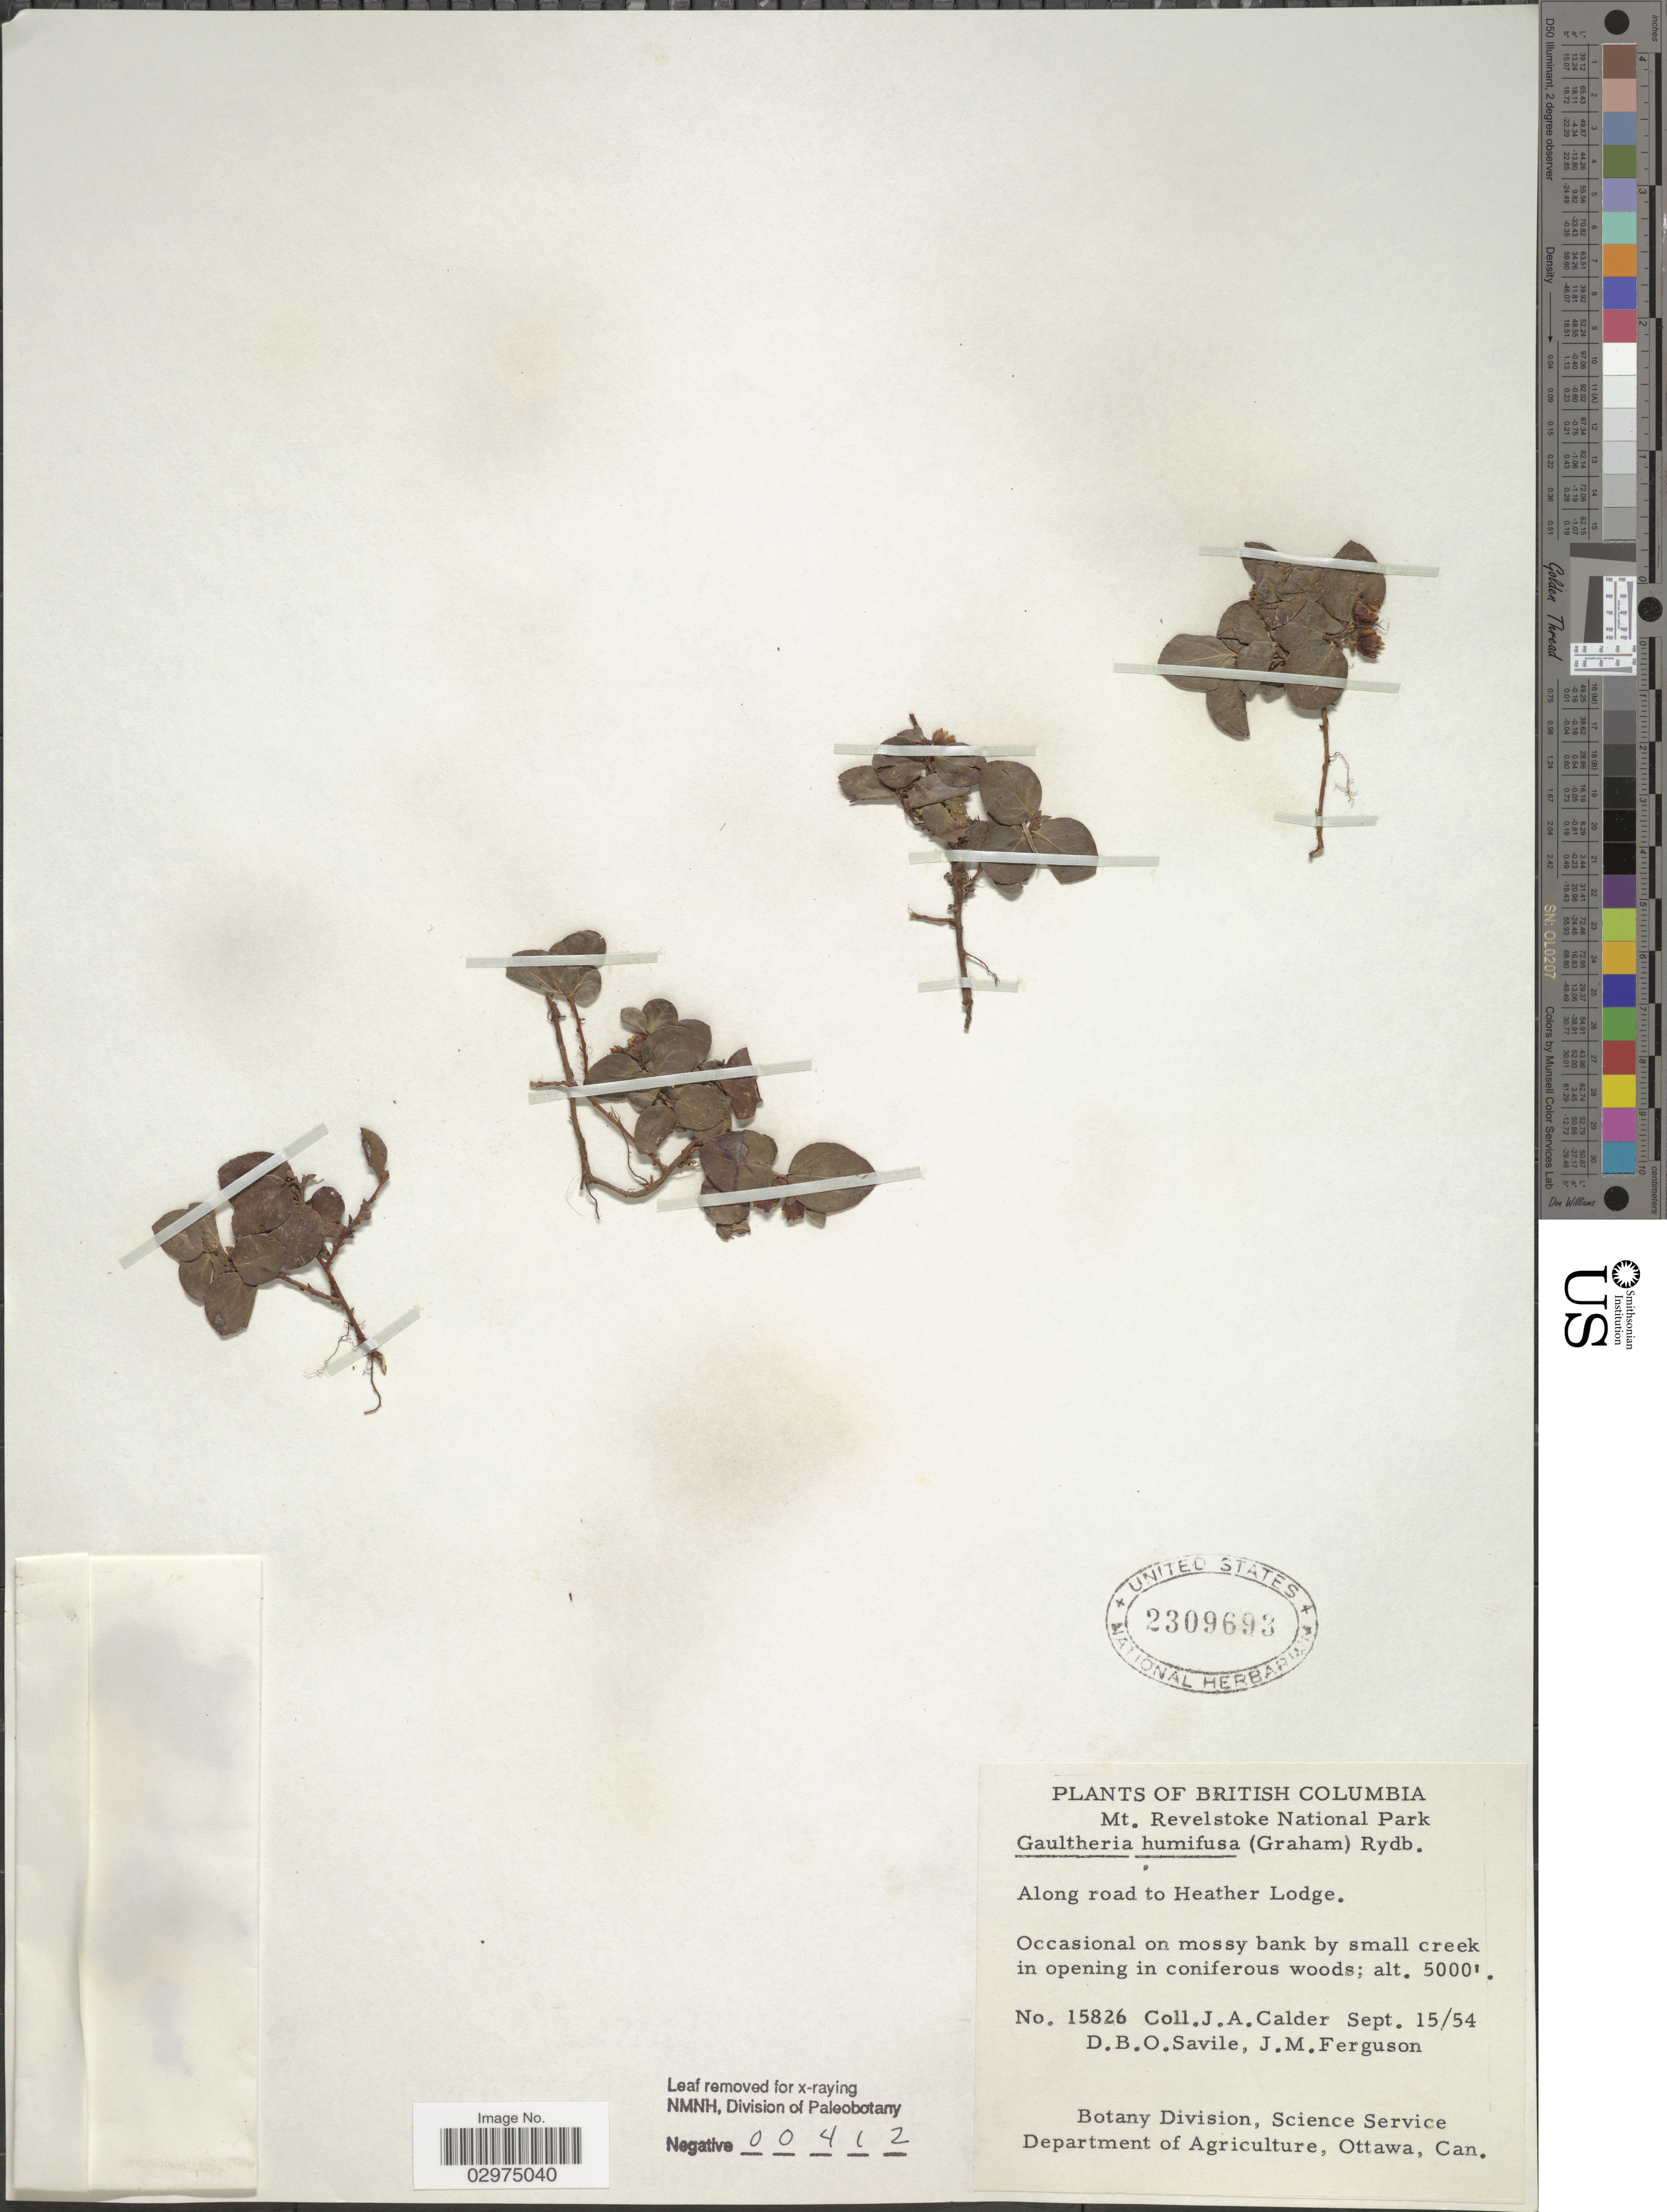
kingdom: Plantae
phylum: Tracheophyta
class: Magnoliopsida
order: Ericales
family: Ericaceae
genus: Gaultheria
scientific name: Gaultheria humifusa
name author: (Graham) Rydb.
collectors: J. A. Calder, D. Savile & J. M. Ferguson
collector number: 15826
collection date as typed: Transcribed d/m/y: 15/9/54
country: Canada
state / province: British Columbia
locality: Mt. Revelstoke National Park. Along road to Heather Lodge.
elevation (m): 1524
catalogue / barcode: US 2309693